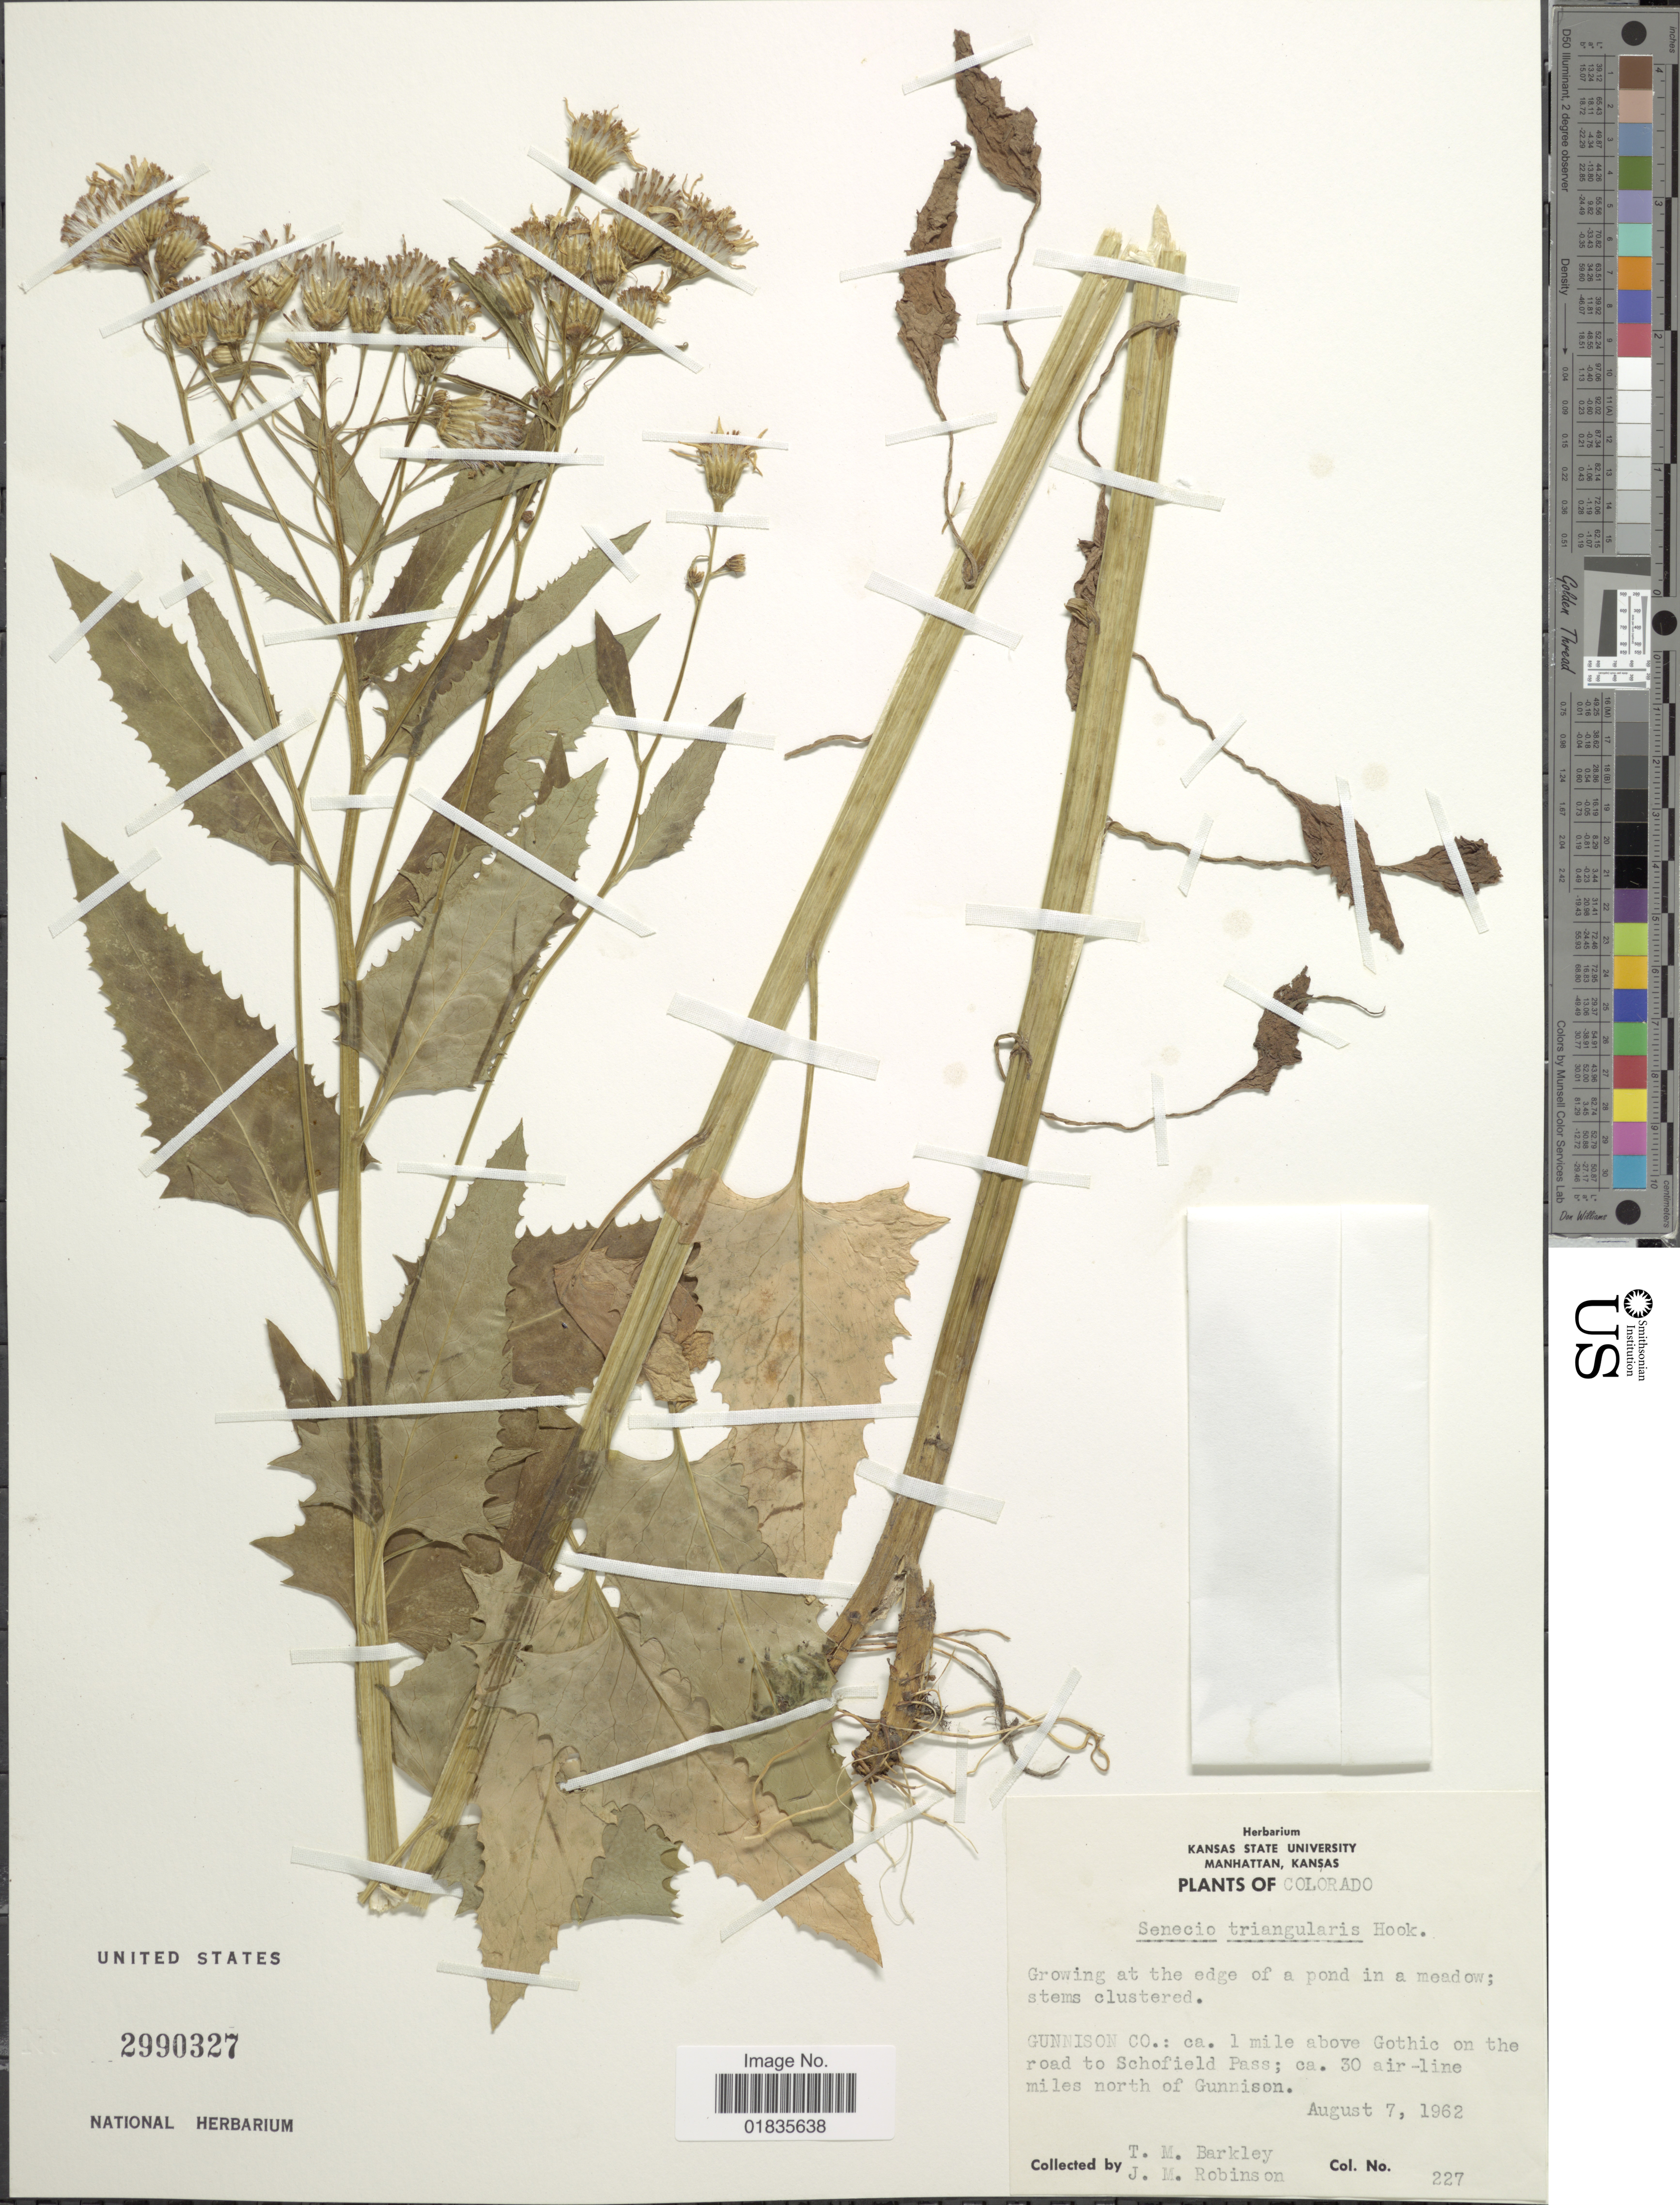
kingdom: Plantae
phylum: Tracheophyta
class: Magnoliopsida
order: Asterales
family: Asteraceae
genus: Senecio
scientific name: Senecio triangularis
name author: Hook.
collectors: T. M. Barkley & J. Robinson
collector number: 227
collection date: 1962-08-07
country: United States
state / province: Colorado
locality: At the edge of a road in a meadow, Gunnison Co.: ca. 1 mile above Gothic on the road to Schofield Pass; ca. 30 air-line miles north of Gunnison.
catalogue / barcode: US 2990327